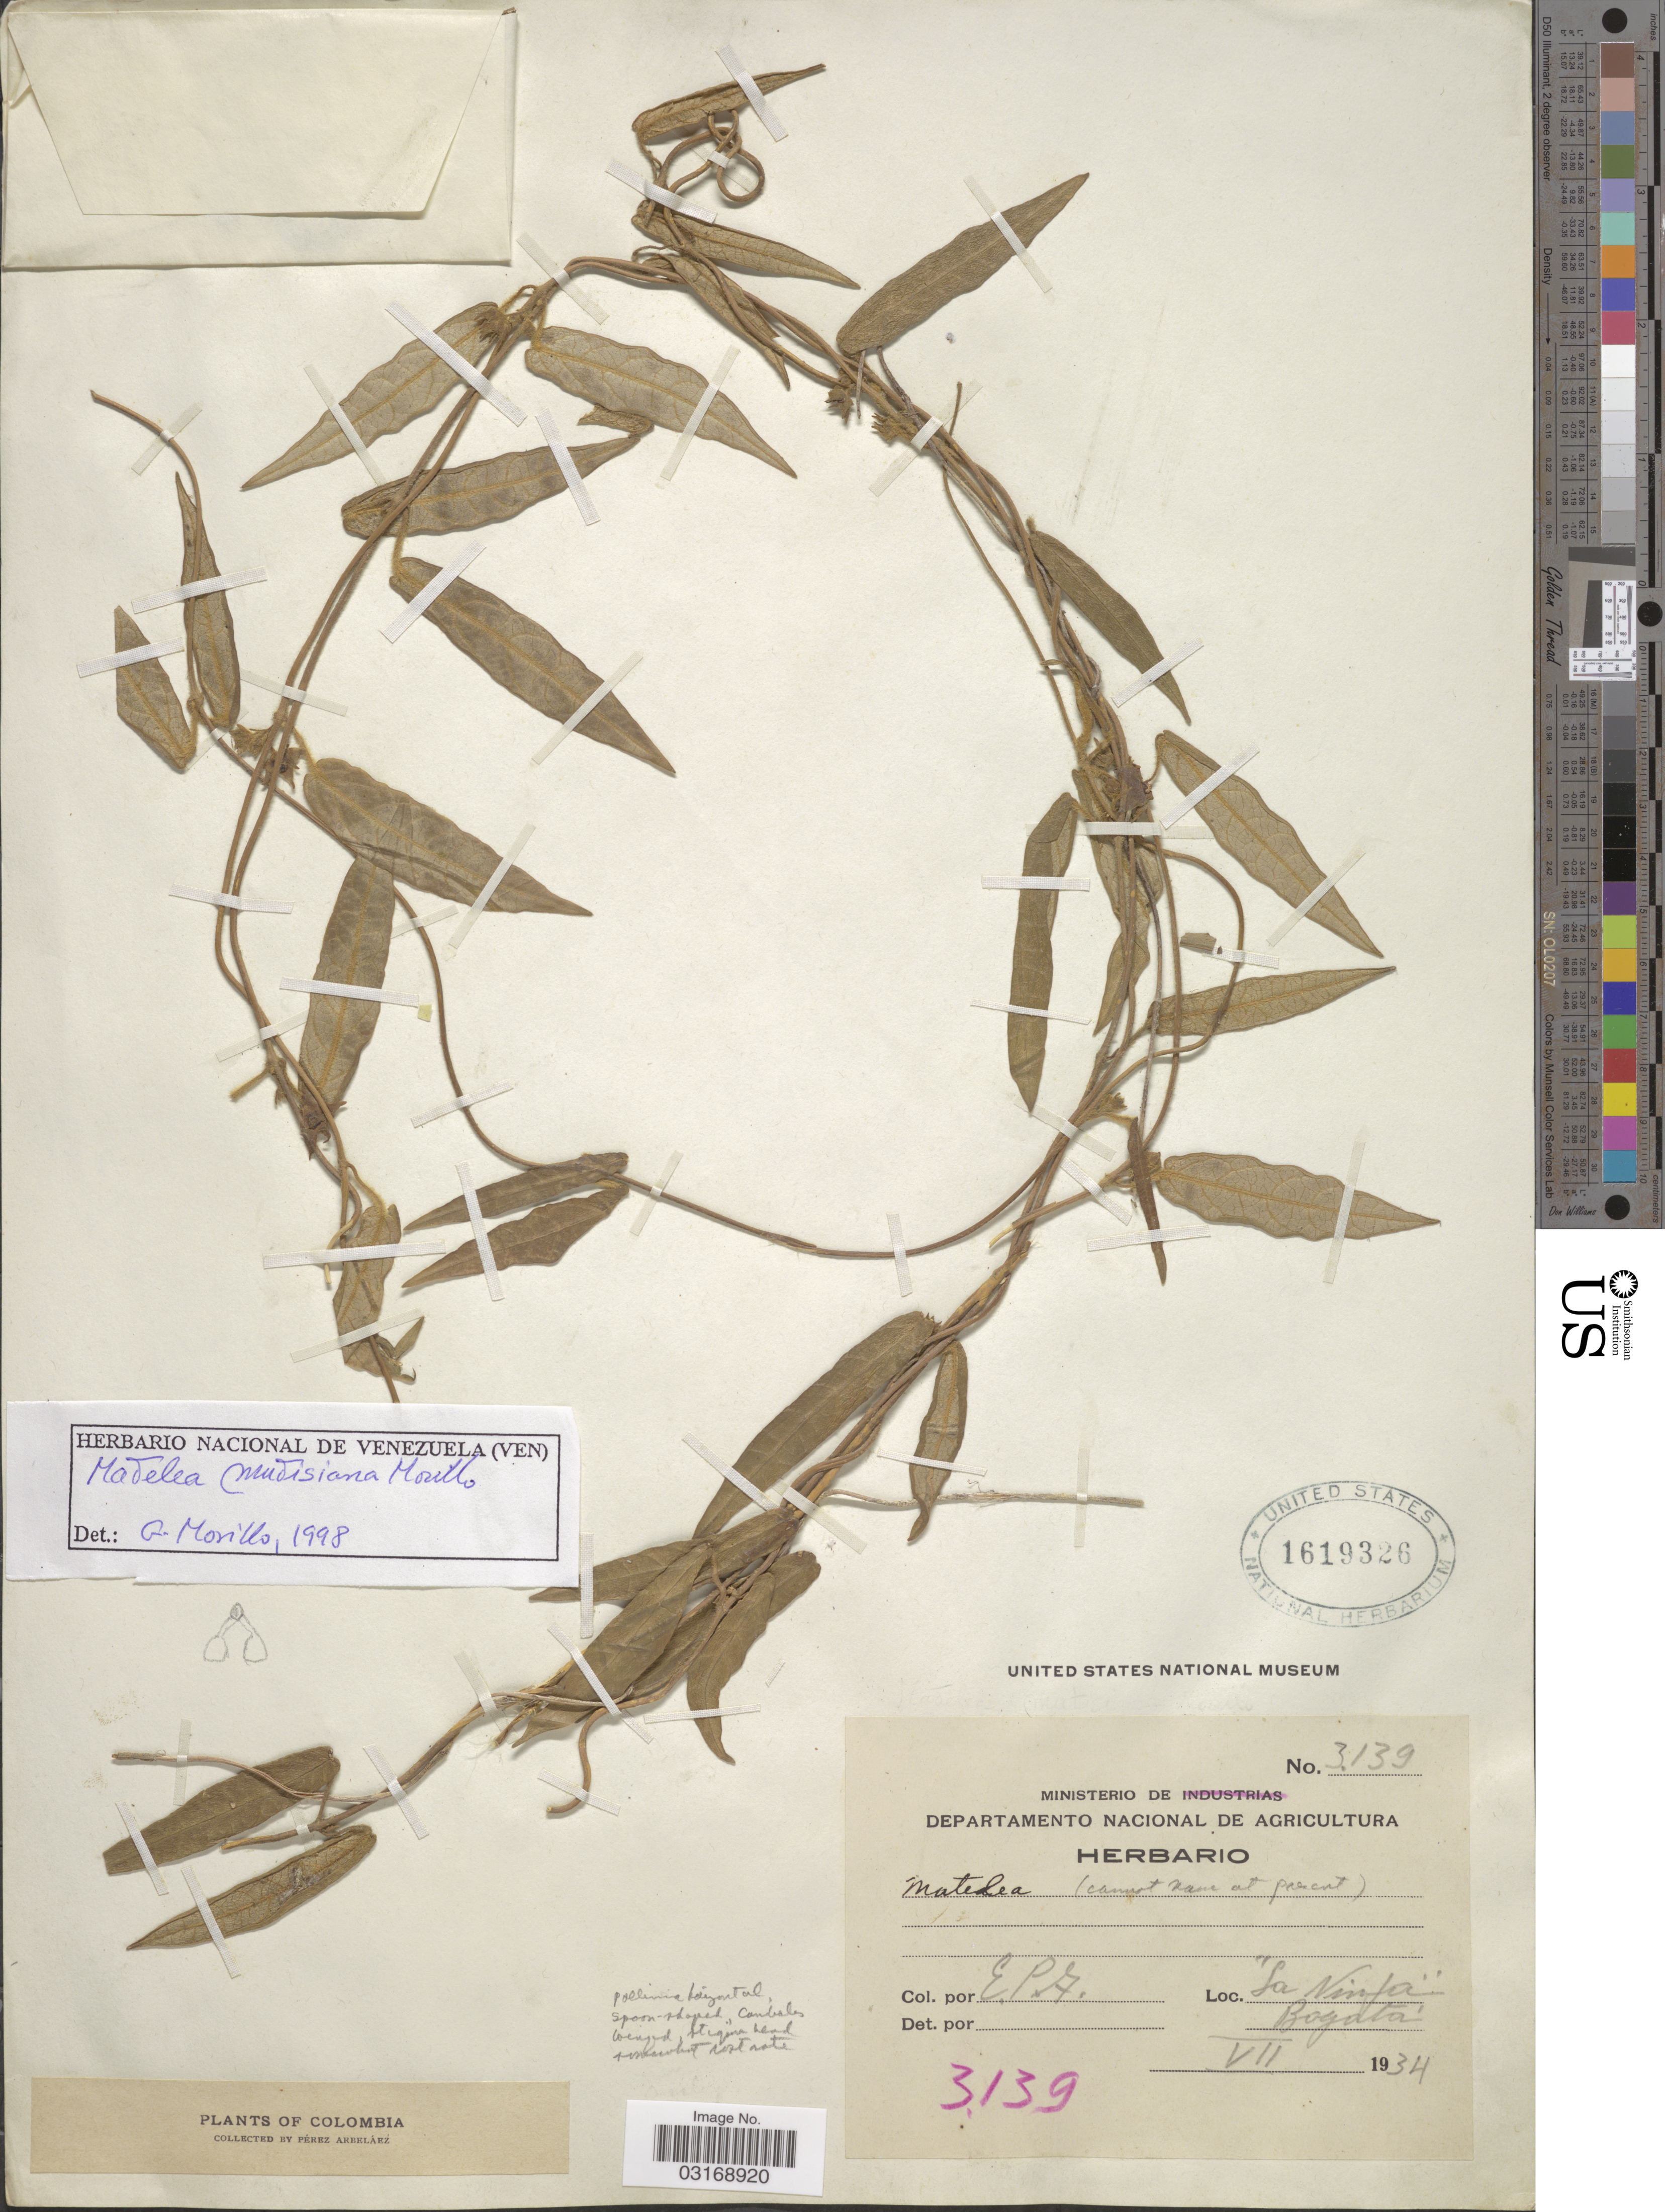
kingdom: Plantae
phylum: Tracheophyta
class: Magnoliopsida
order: Gentianales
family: Apocynaceae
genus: Matelea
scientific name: Matelea mutisiana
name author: Morillo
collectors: E. Pérez Arbeláez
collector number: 3139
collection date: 1934-07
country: Colombia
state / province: Bogota D.C.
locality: La Ninfa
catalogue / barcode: US 1619326